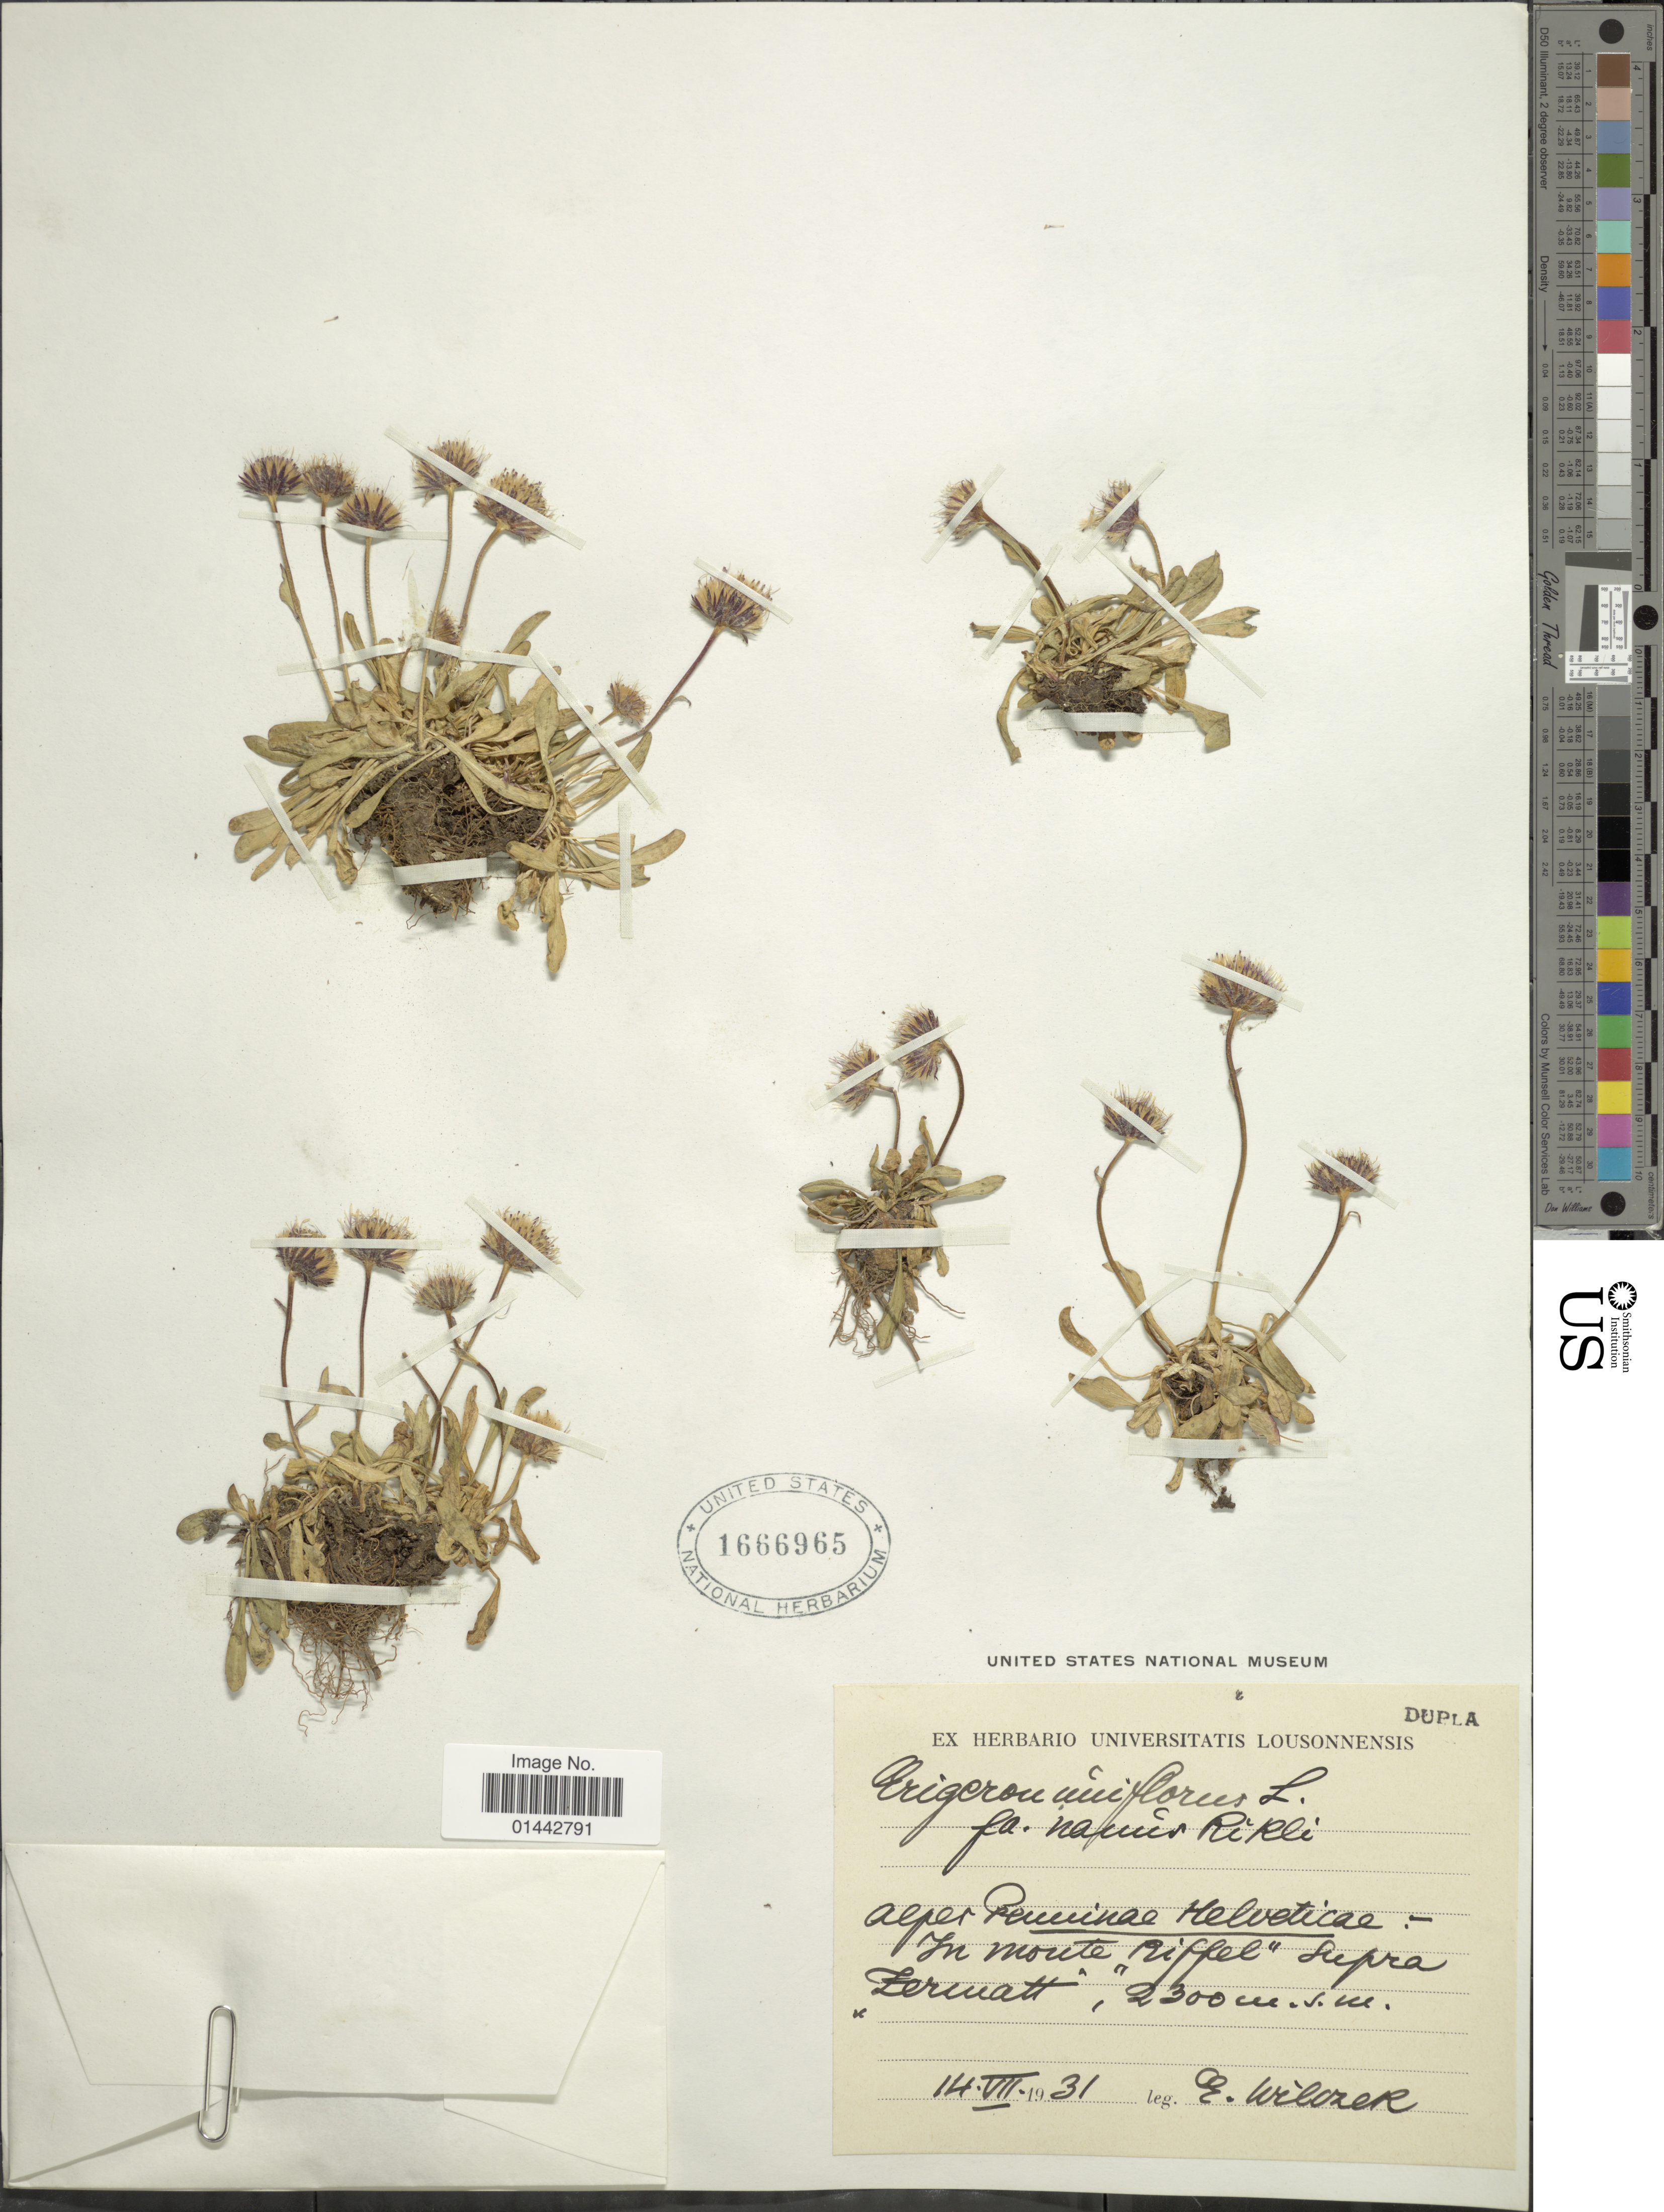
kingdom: Plantae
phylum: Tracheophyta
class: Magnoliopsida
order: Asterales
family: Asteraceae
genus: Erigeron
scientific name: Erigeron uniflorus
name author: L.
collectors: E. Wilczek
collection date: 1931-07-14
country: Switzerland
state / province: Valais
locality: Alper Penninae Helveticae, In monte "Riffel"supra "Zermatt".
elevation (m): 2300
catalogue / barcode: US 1666965